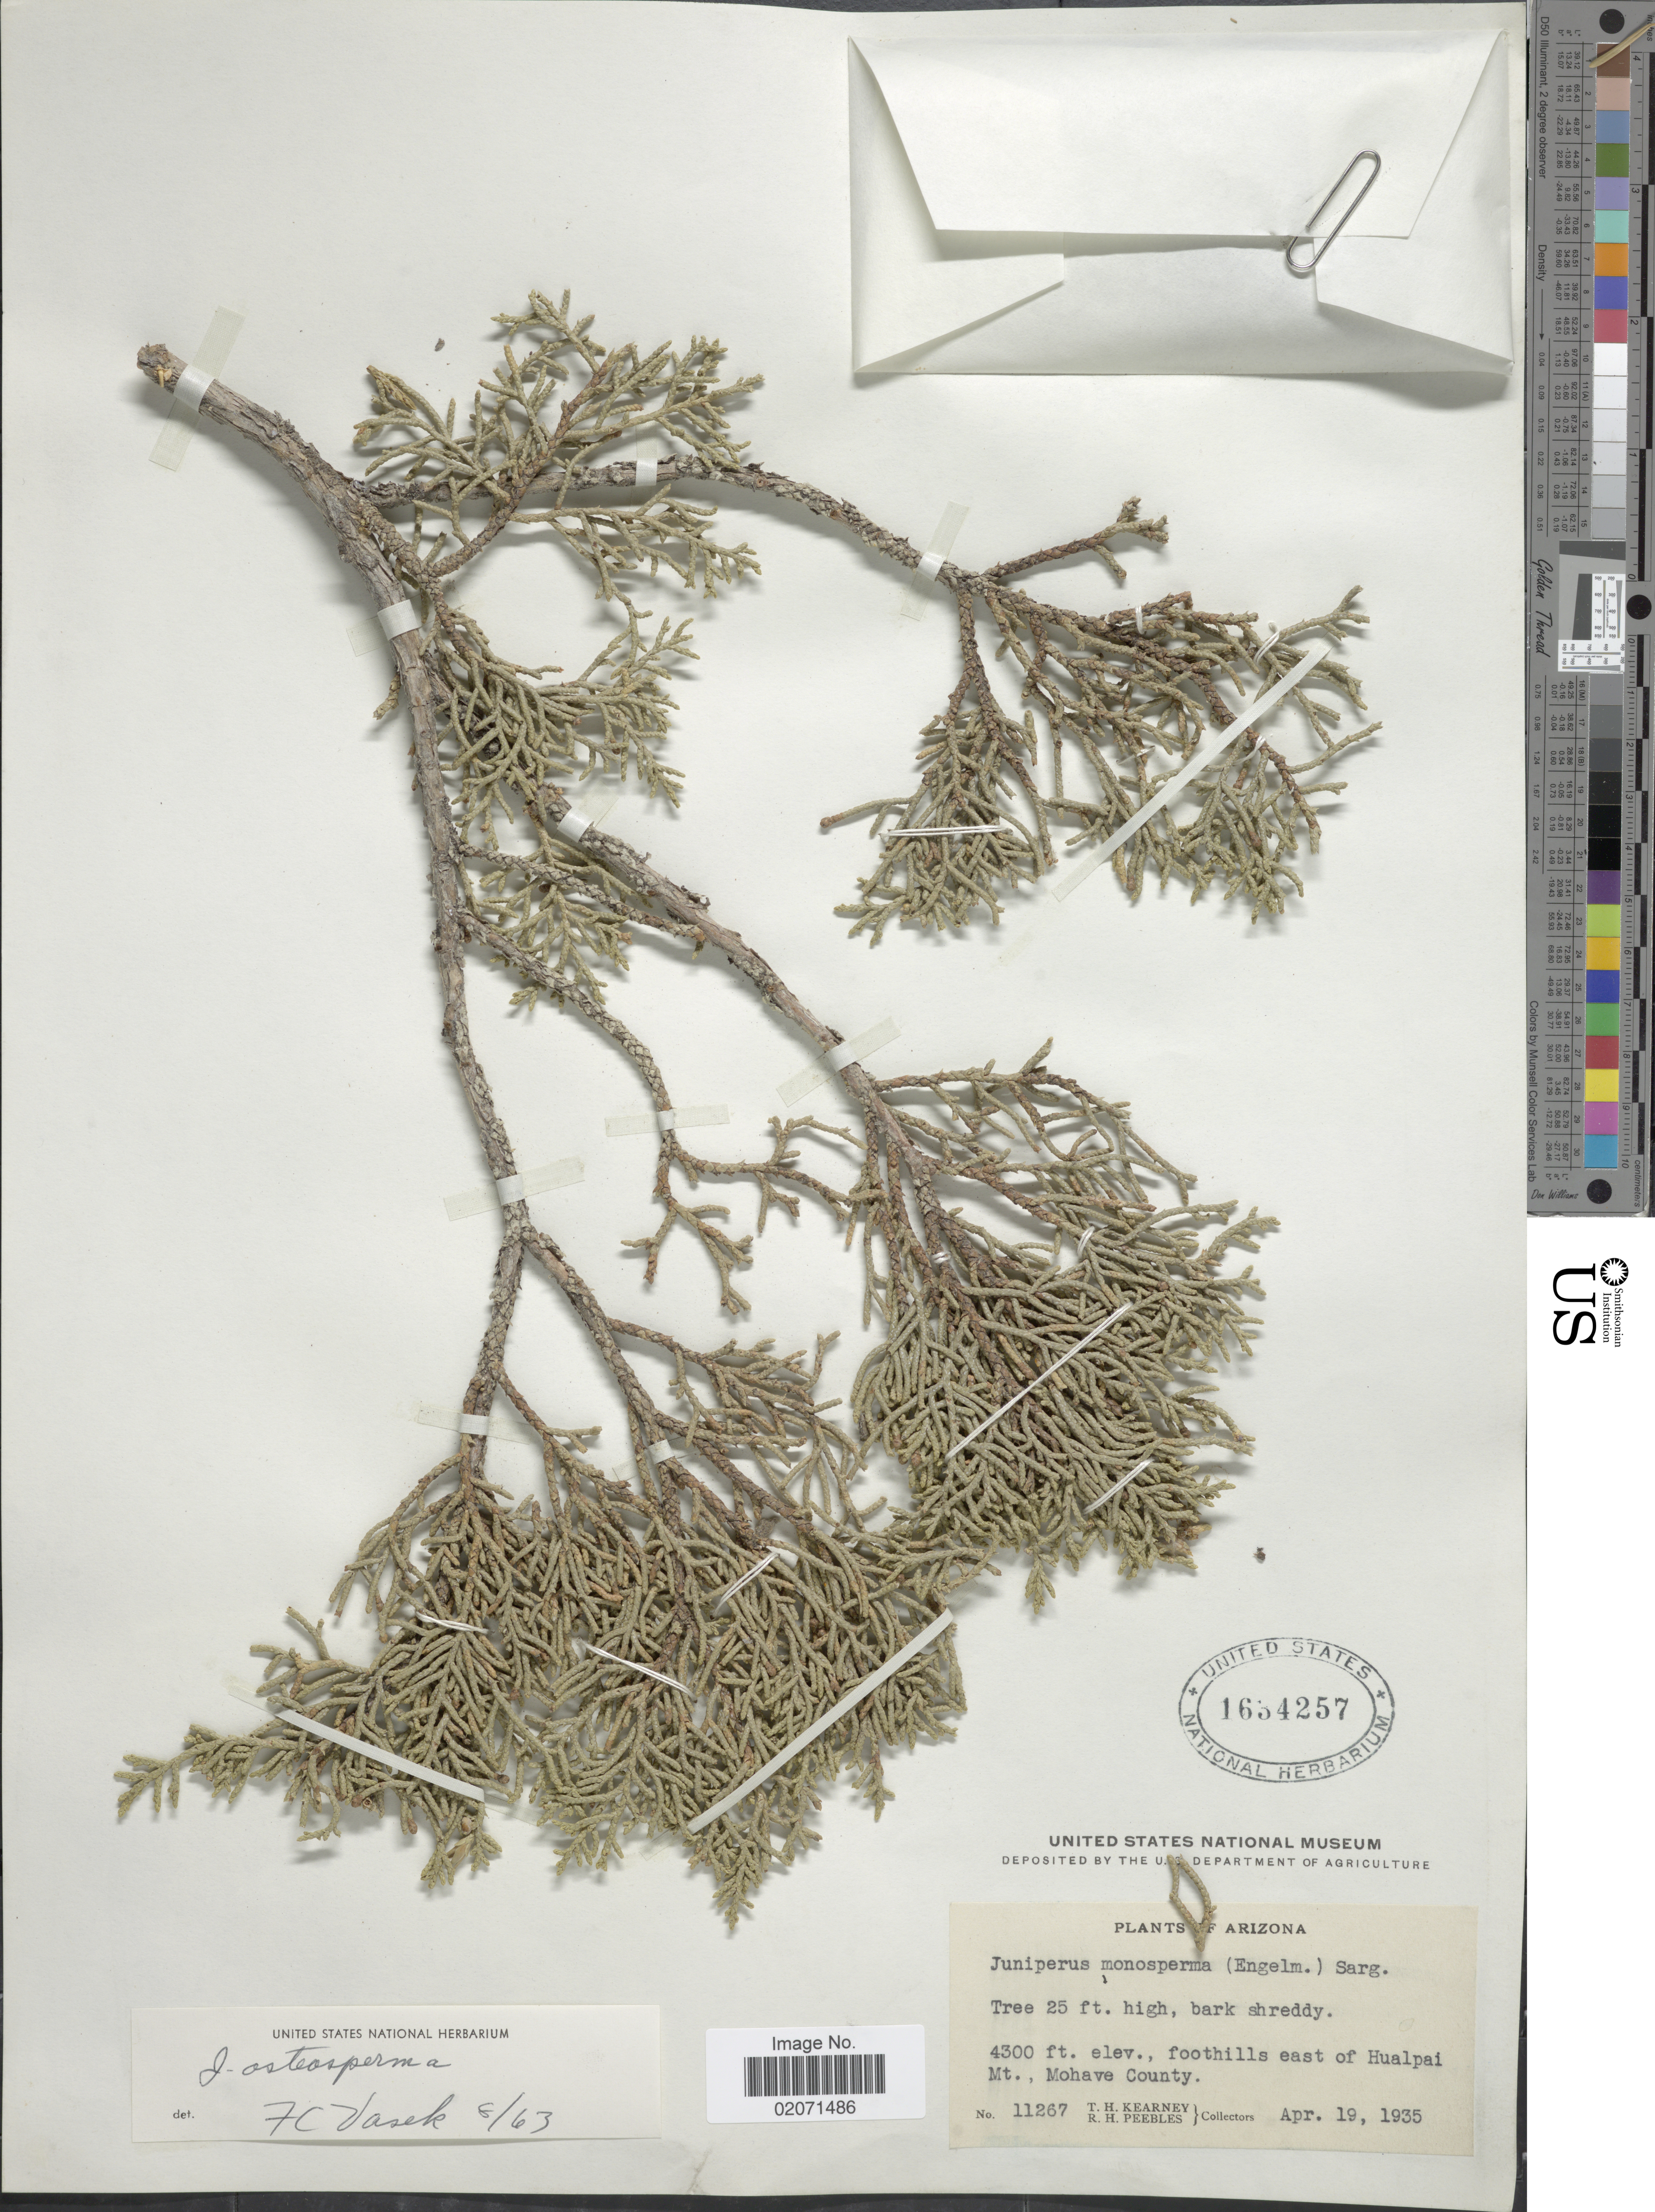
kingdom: Plantae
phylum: Tracheophyta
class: Pinopsida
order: Pinales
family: Cupressaceae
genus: Juniperus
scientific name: Juniperus osteosperma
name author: (Torr.) Little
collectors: T. H. Kearney & R. H. Peebles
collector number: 11267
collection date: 1935-04-19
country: United States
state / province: Arizona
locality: Foothills east of Hualpai Mt., Mohave County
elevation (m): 1311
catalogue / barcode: US 1634257